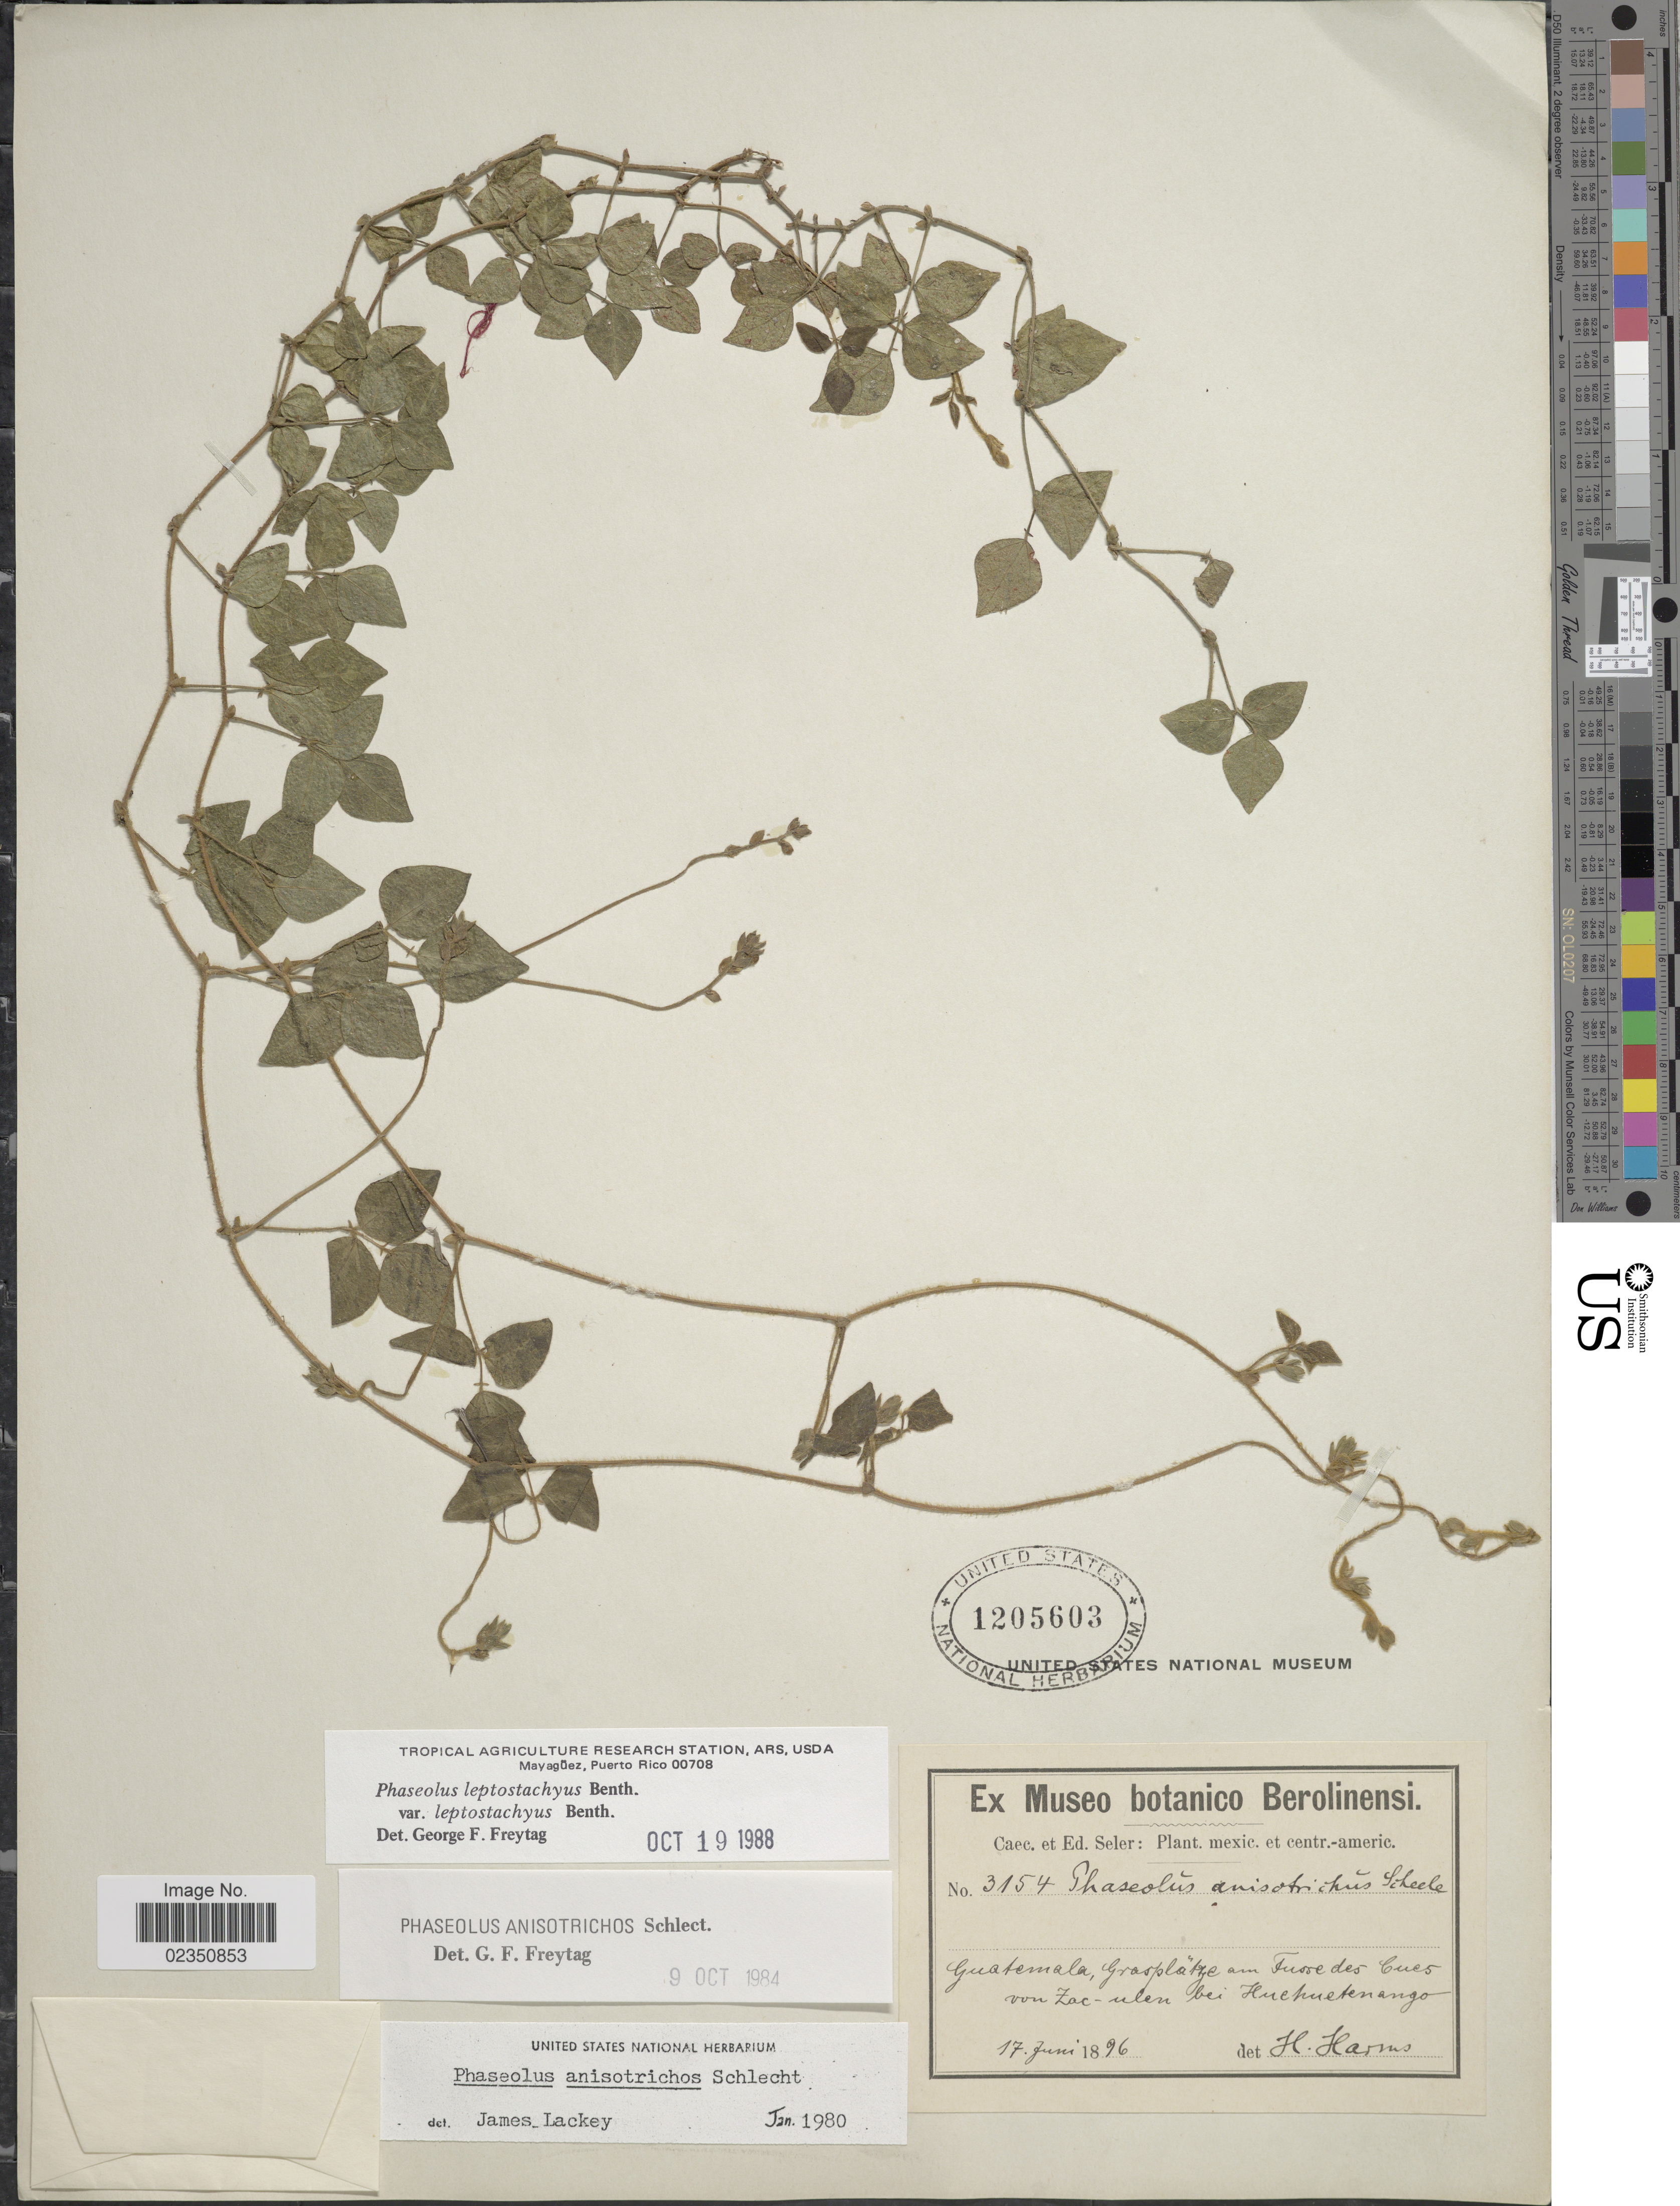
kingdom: Plantae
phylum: Tracheophyta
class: Magnoliopsida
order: Fabales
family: Fabaceae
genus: Phaseolus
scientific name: Phaseolus leptostachyus var. leptostachyus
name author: Benth.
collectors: C. Seler & E. G. Seler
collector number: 3154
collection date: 1896-06-17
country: Guatemala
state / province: Huehuetenango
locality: Grasplätze am fusse cues von zac-ulen bei Huehuetenango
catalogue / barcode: US 1205603